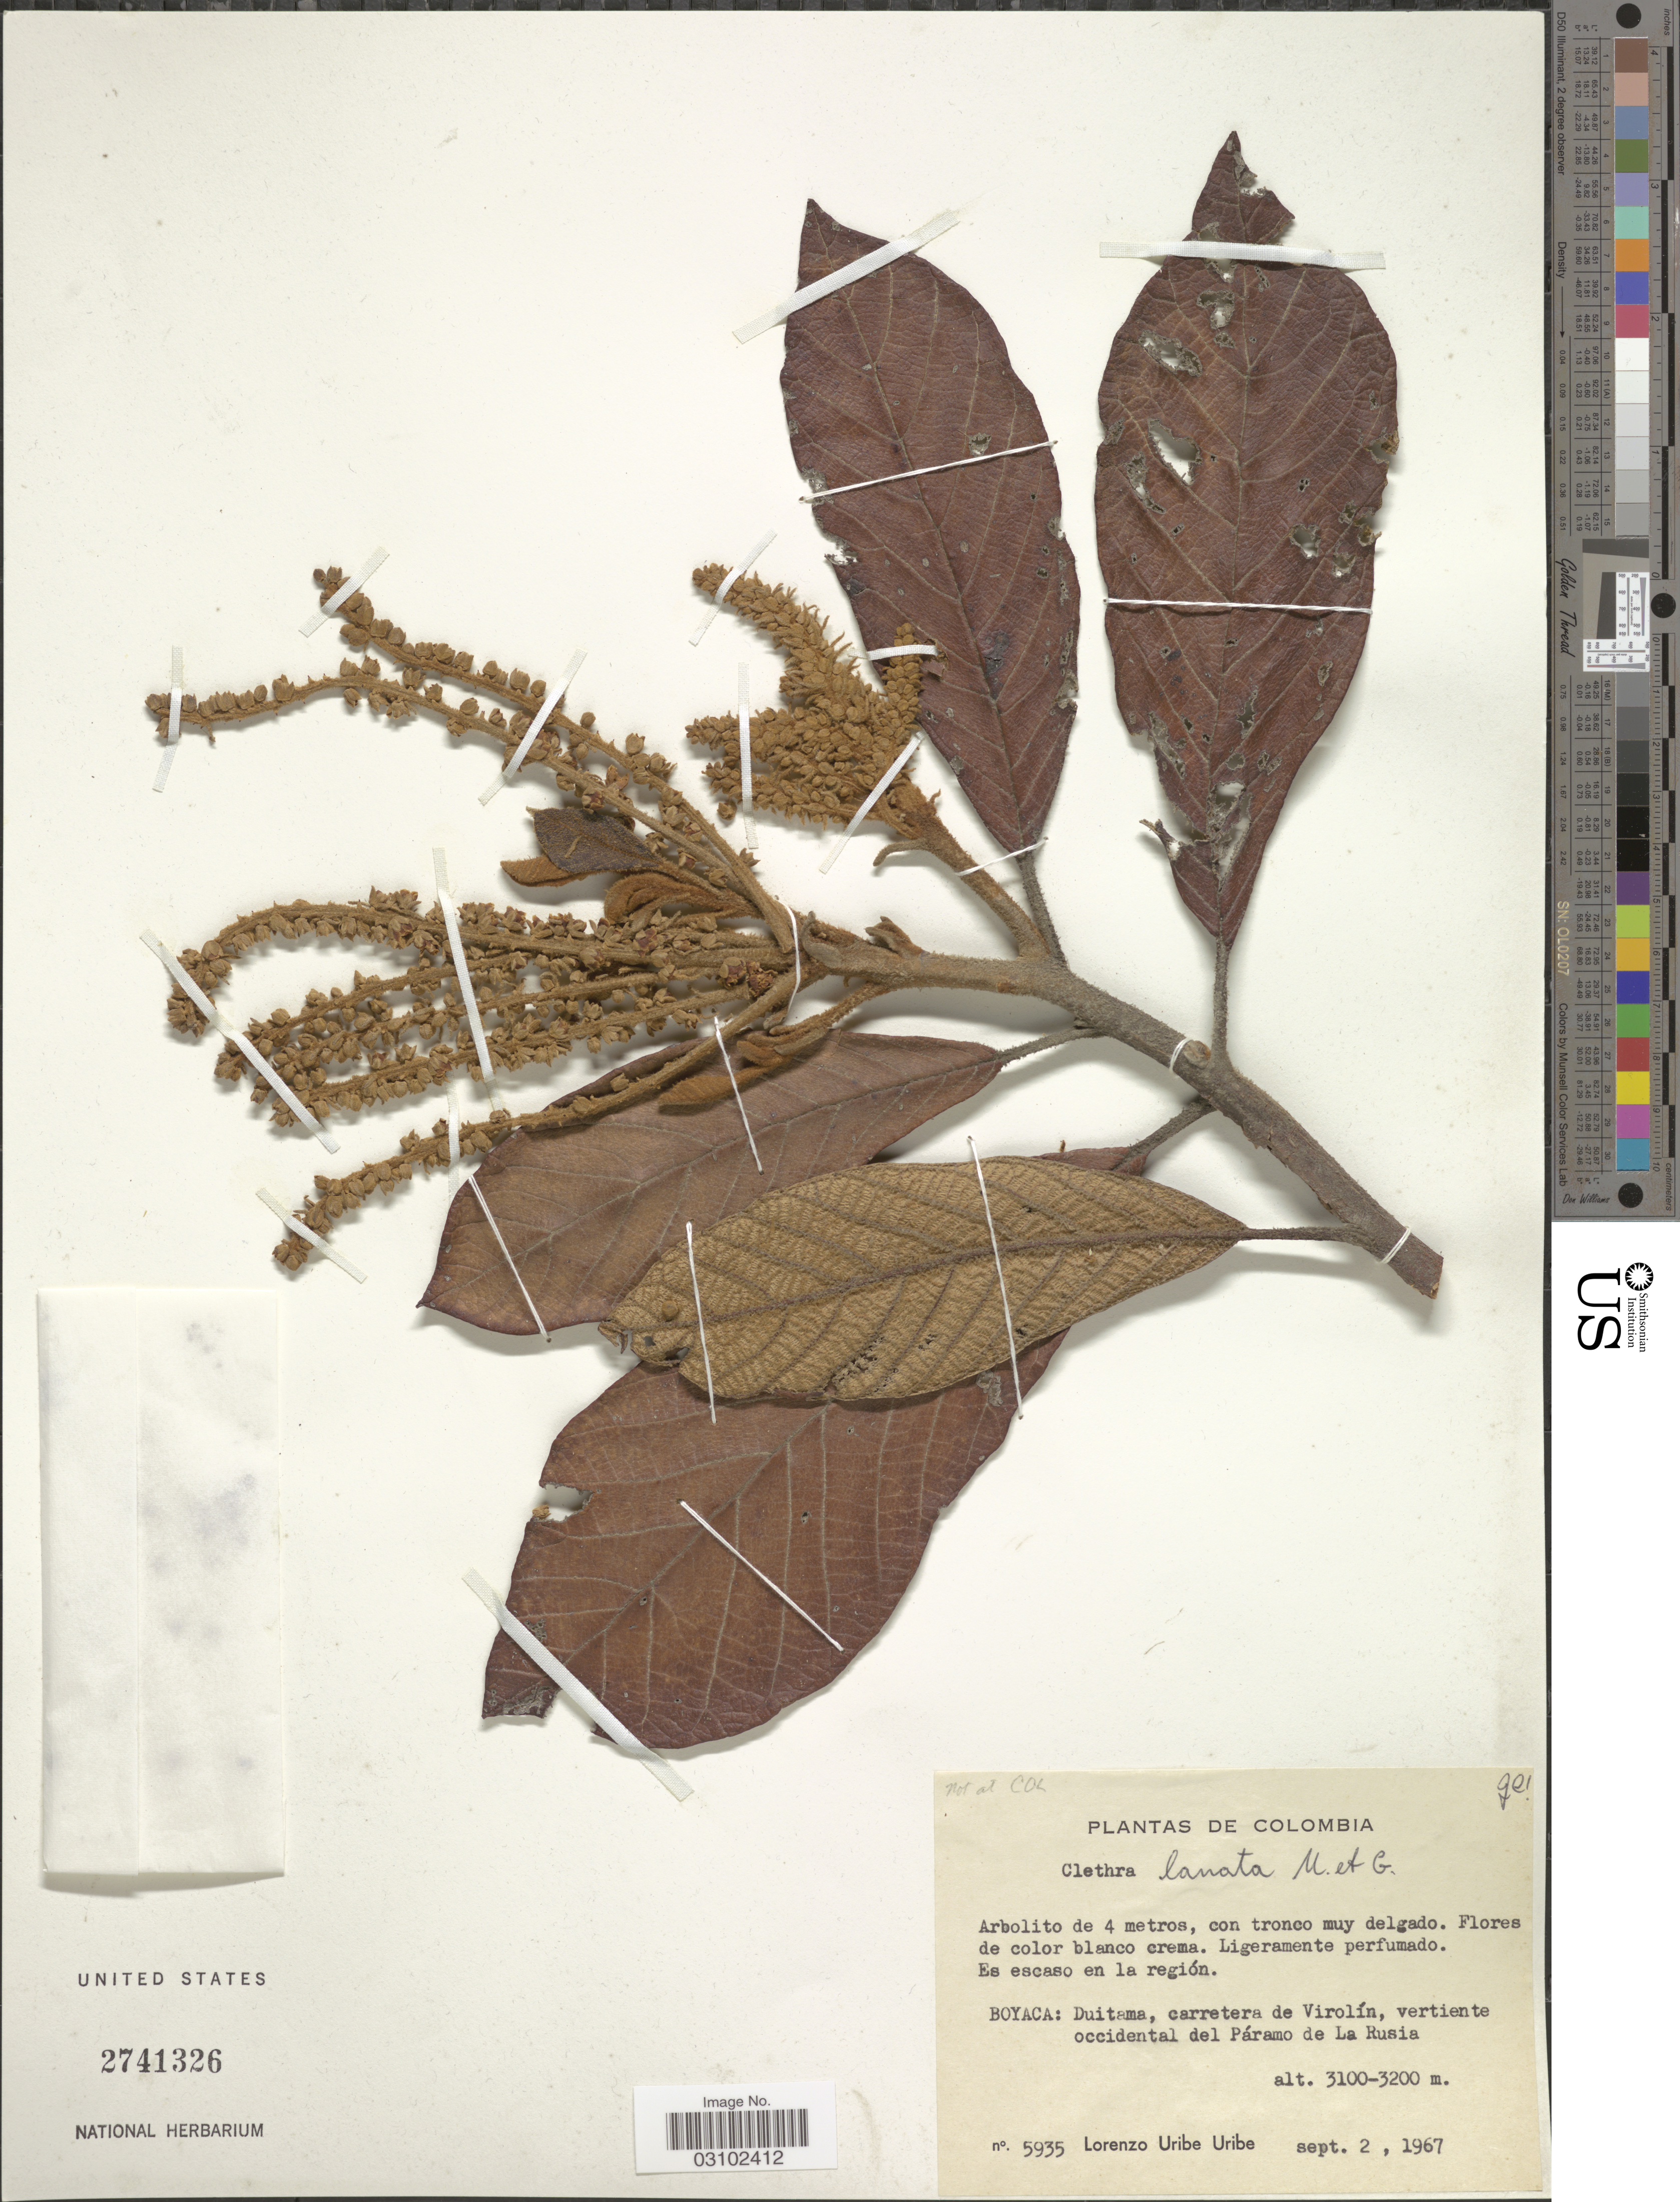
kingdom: Plantae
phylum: Tracheophyta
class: Magnoliopsida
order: Ericales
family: Clethraceae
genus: Clethra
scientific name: Clethra lanata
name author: M. Martens & Galeotti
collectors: L. Uribe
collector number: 5935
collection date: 1967-09-02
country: Colombia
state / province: Boyacá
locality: Duitama, carretera de Virolín, vertiente occidental del Páramo de La Rusia.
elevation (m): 3100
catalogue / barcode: US 2741326